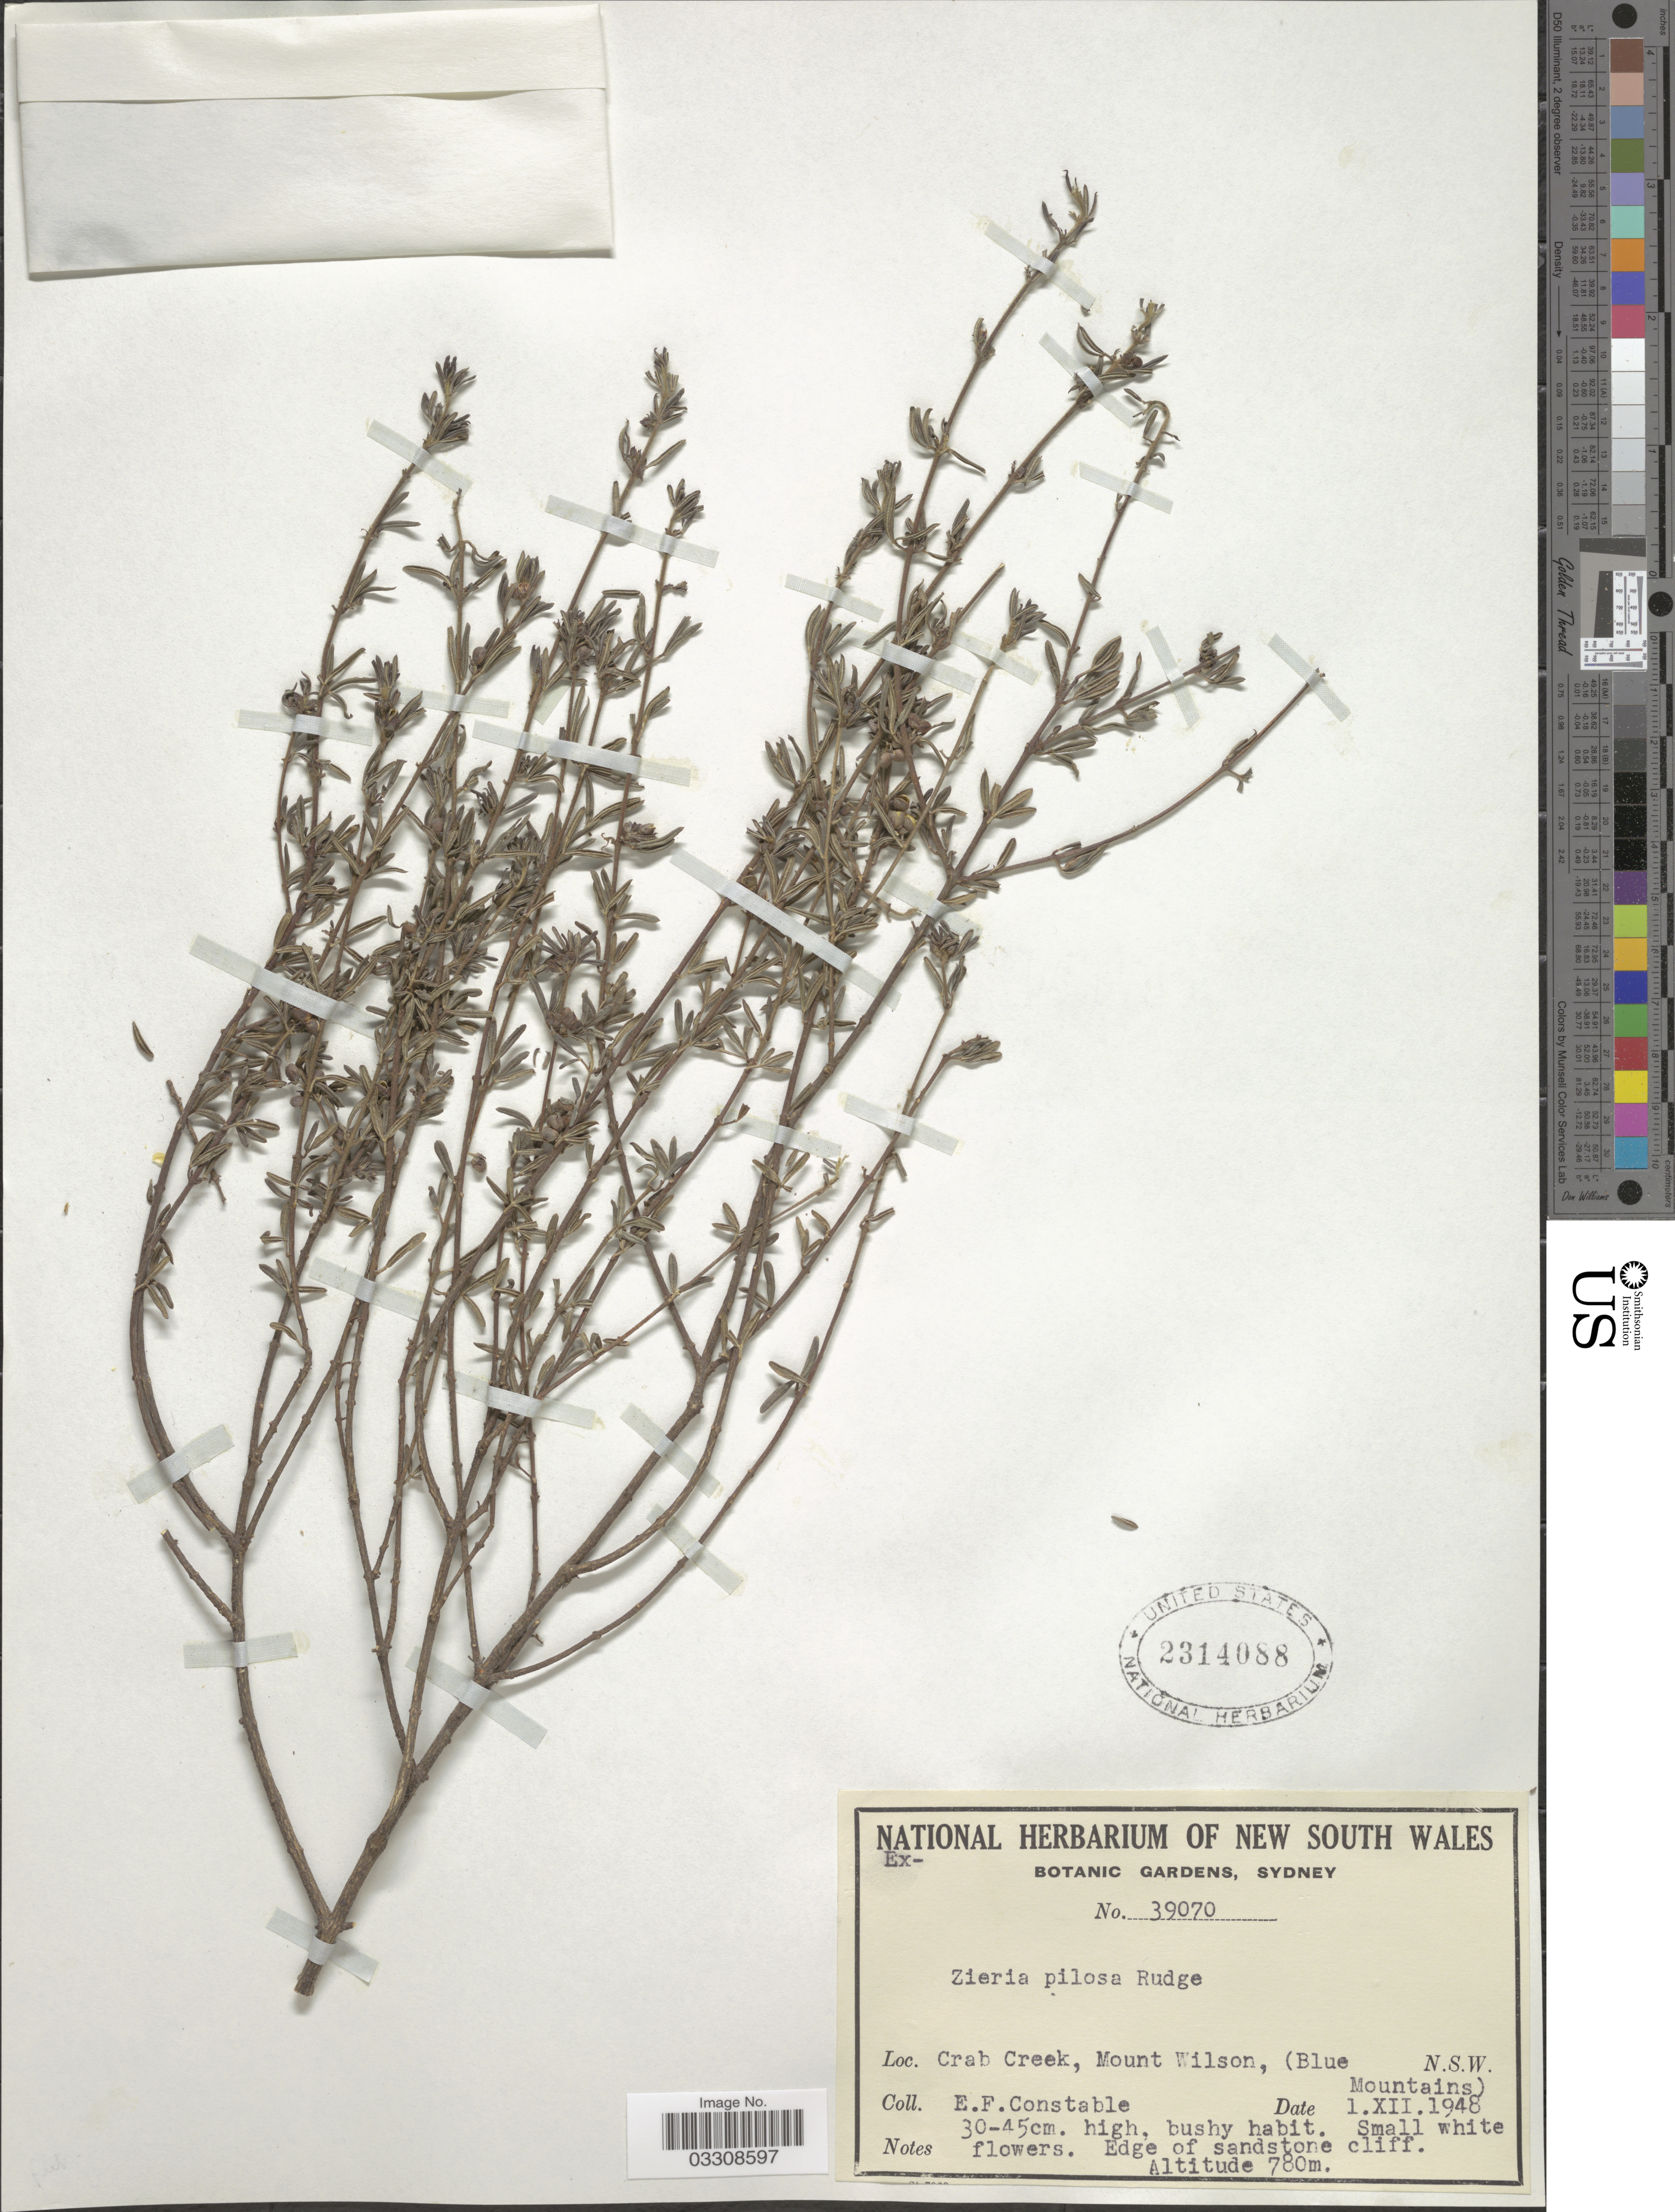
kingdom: Plantae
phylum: Tracheophyta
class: Magnoliopsida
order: Sapindales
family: Rutaceae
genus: Zieria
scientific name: Zieria pilosa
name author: Rudge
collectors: E. F. Constable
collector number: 39070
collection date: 1948-12-01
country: Australia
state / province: New South Wales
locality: Crab Creek, Mount Wilson (Blue Mountains).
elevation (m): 780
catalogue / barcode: US 2314088